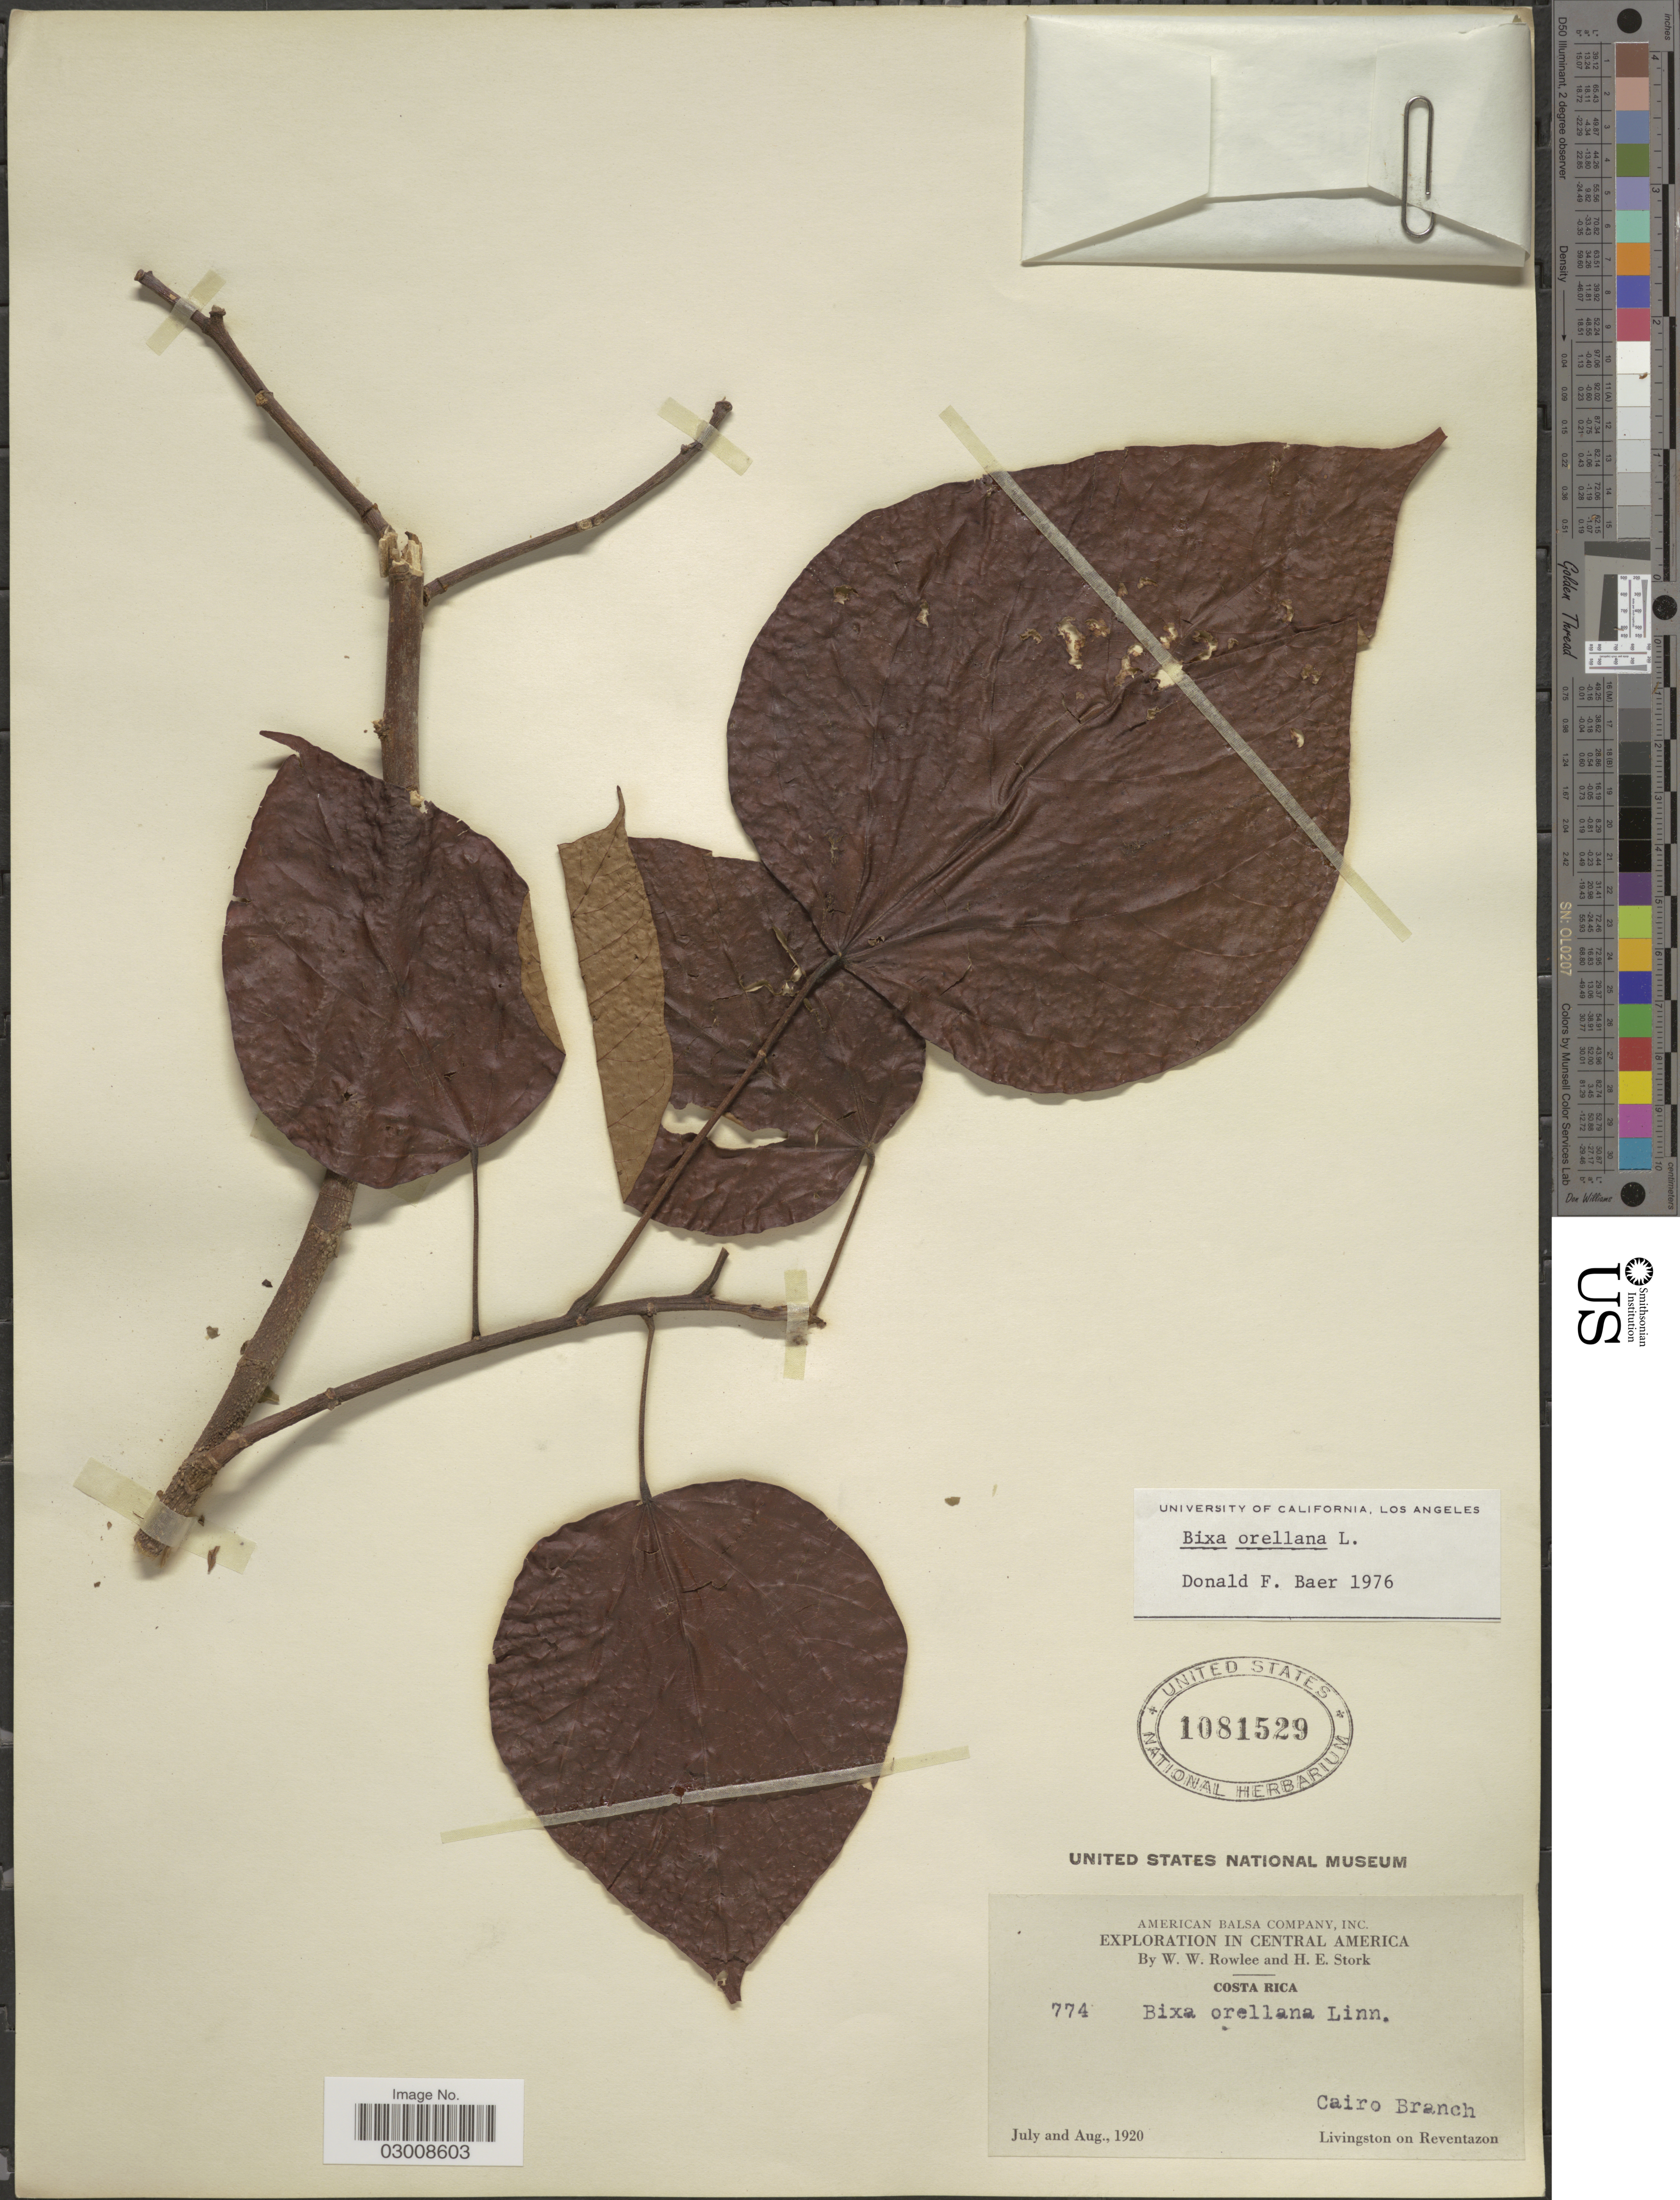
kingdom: Plantae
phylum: Tracheophyta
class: Magnoliopsida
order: Malvales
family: Bixaceae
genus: Bixa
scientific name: Bixa orellana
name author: L.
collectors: W. W. Rowlee & H. E. Stork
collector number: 774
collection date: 1920-07/1920-08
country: Costa Rica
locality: Cairo Branch, Livingston on Reventazon.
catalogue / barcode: US 1081529